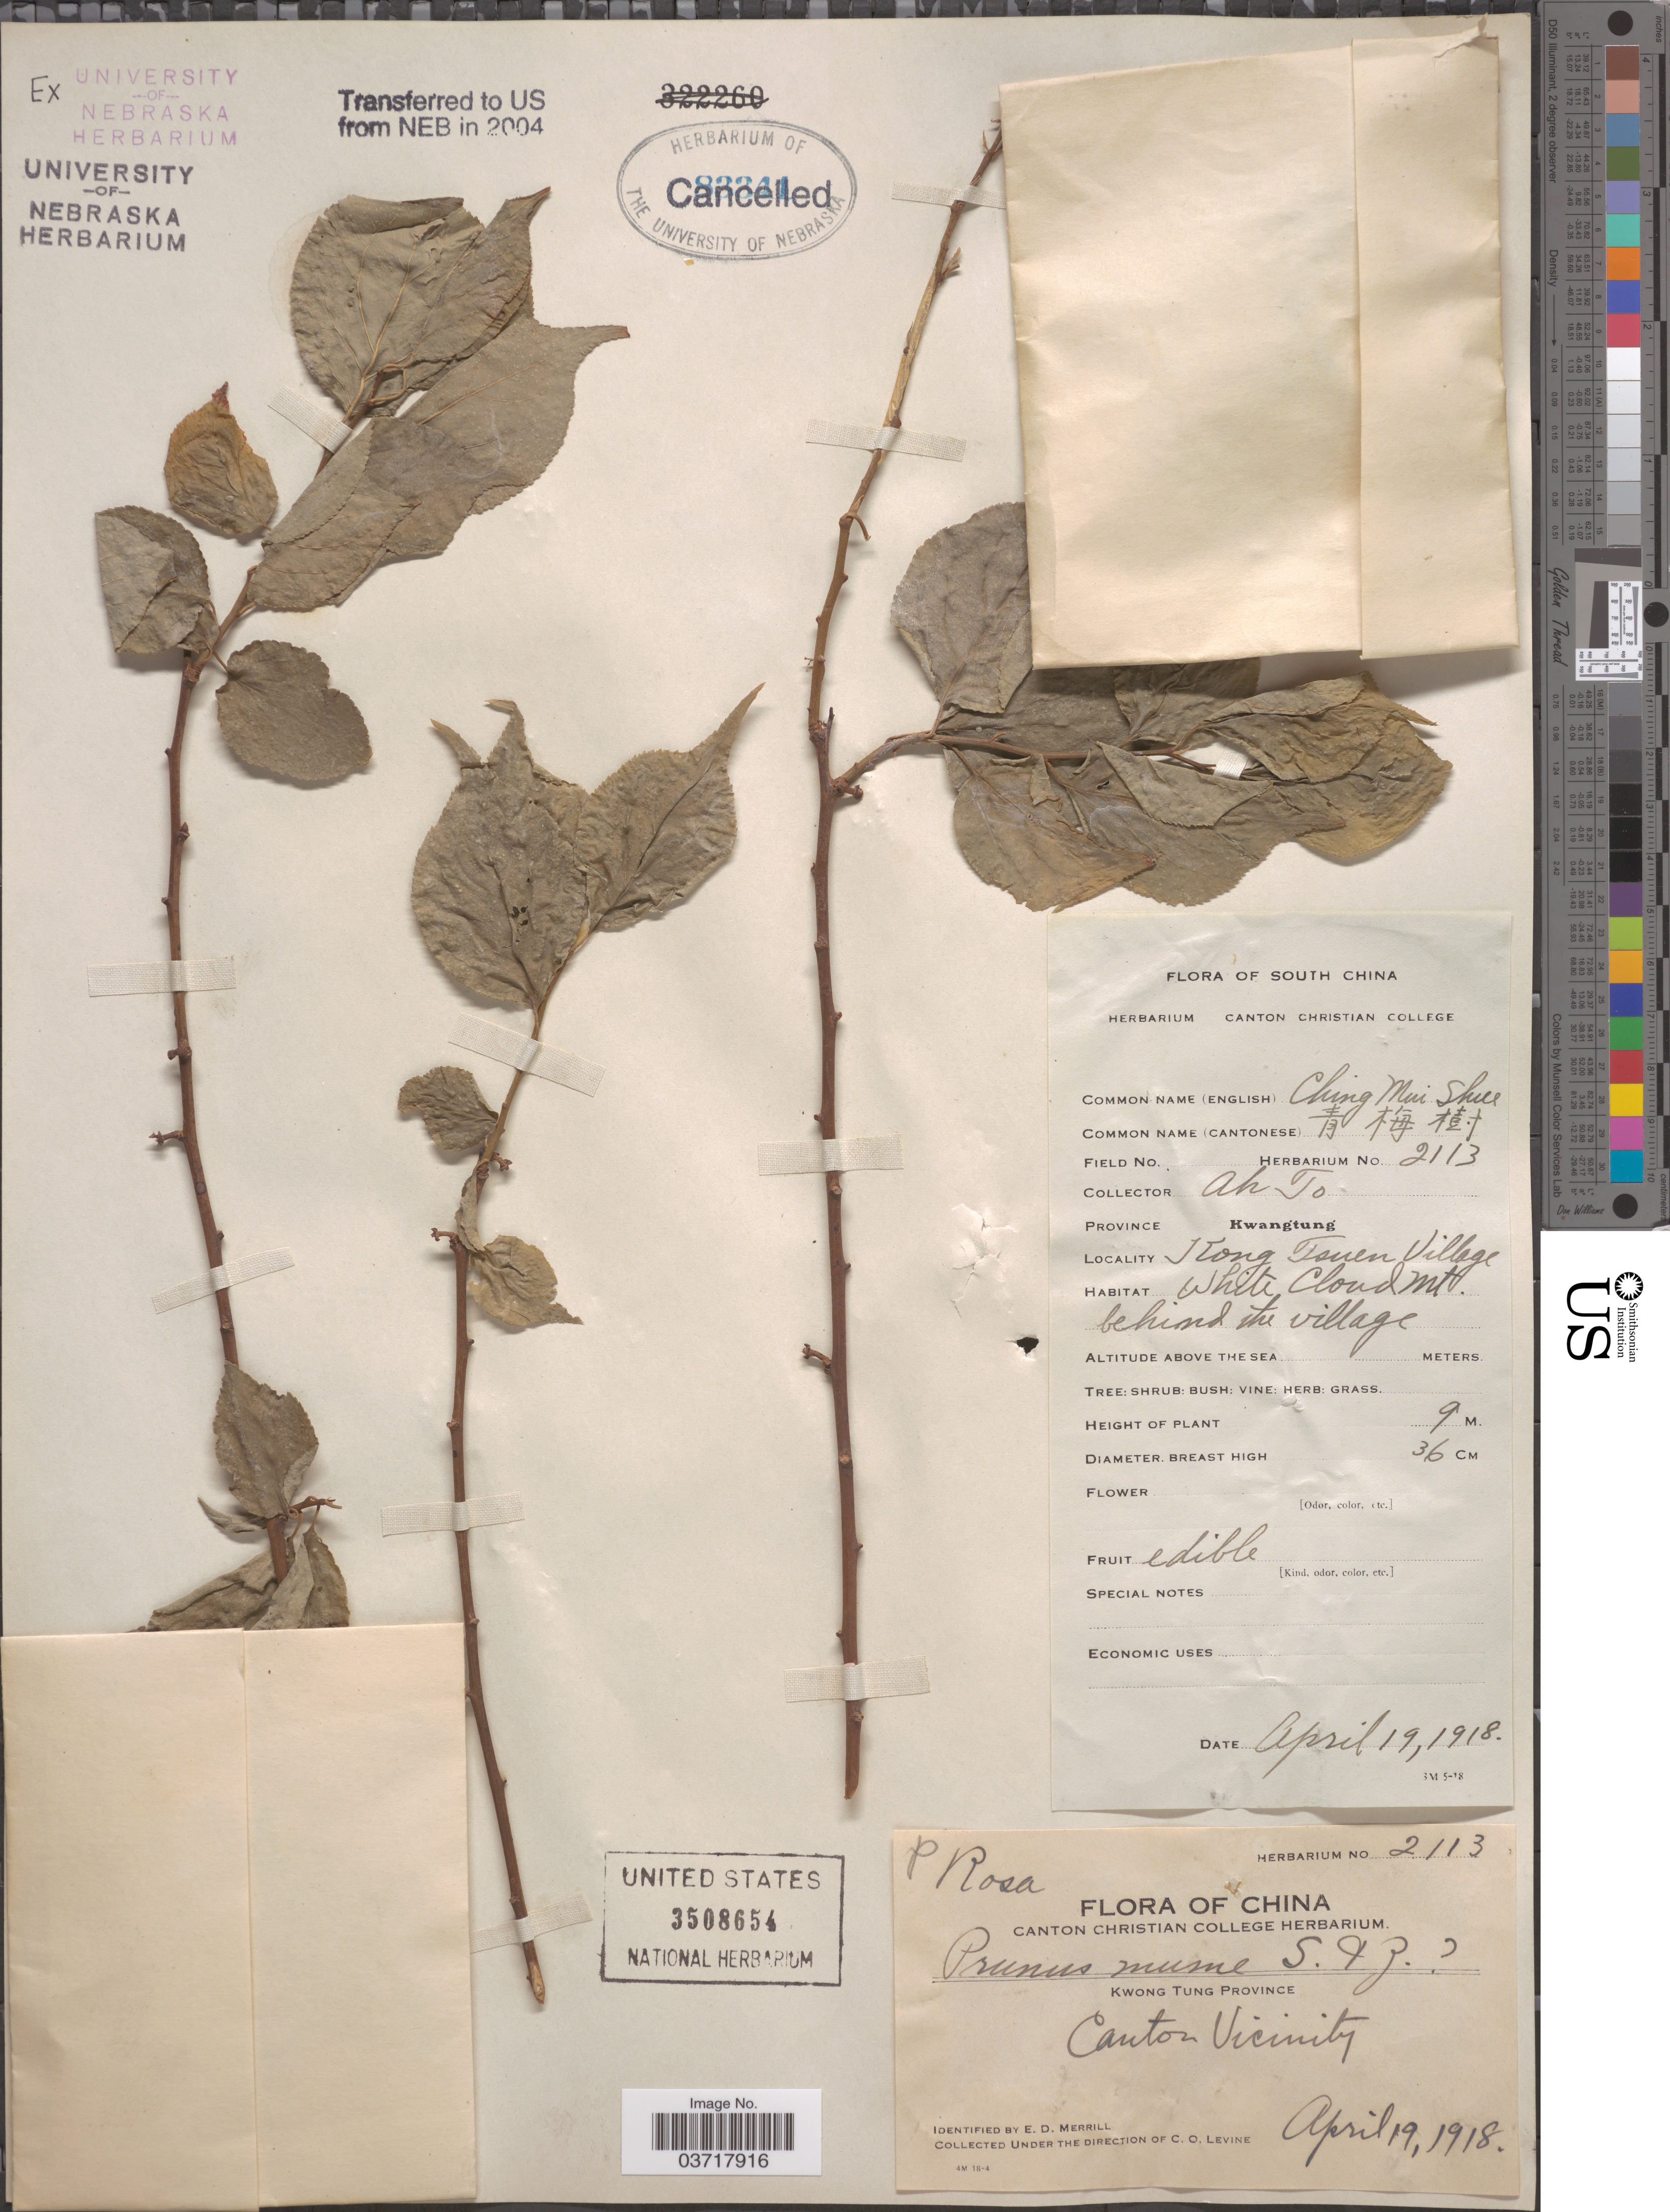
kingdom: Plantae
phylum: Tracheophyta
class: Magnoliopsida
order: Rosales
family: Rosaceae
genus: Prunus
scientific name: Prunus mume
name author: (Siebold) Siebold & Zucc.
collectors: Ah To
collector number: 2113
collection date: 1918-04-19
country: China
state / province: Guangdong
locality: South China. Province Kwang Tung. Kong Tsuen Village. White Cloud Mt. behind the village. Canton Vicinity. Kwong Tung Province.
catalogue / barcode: US 3508654